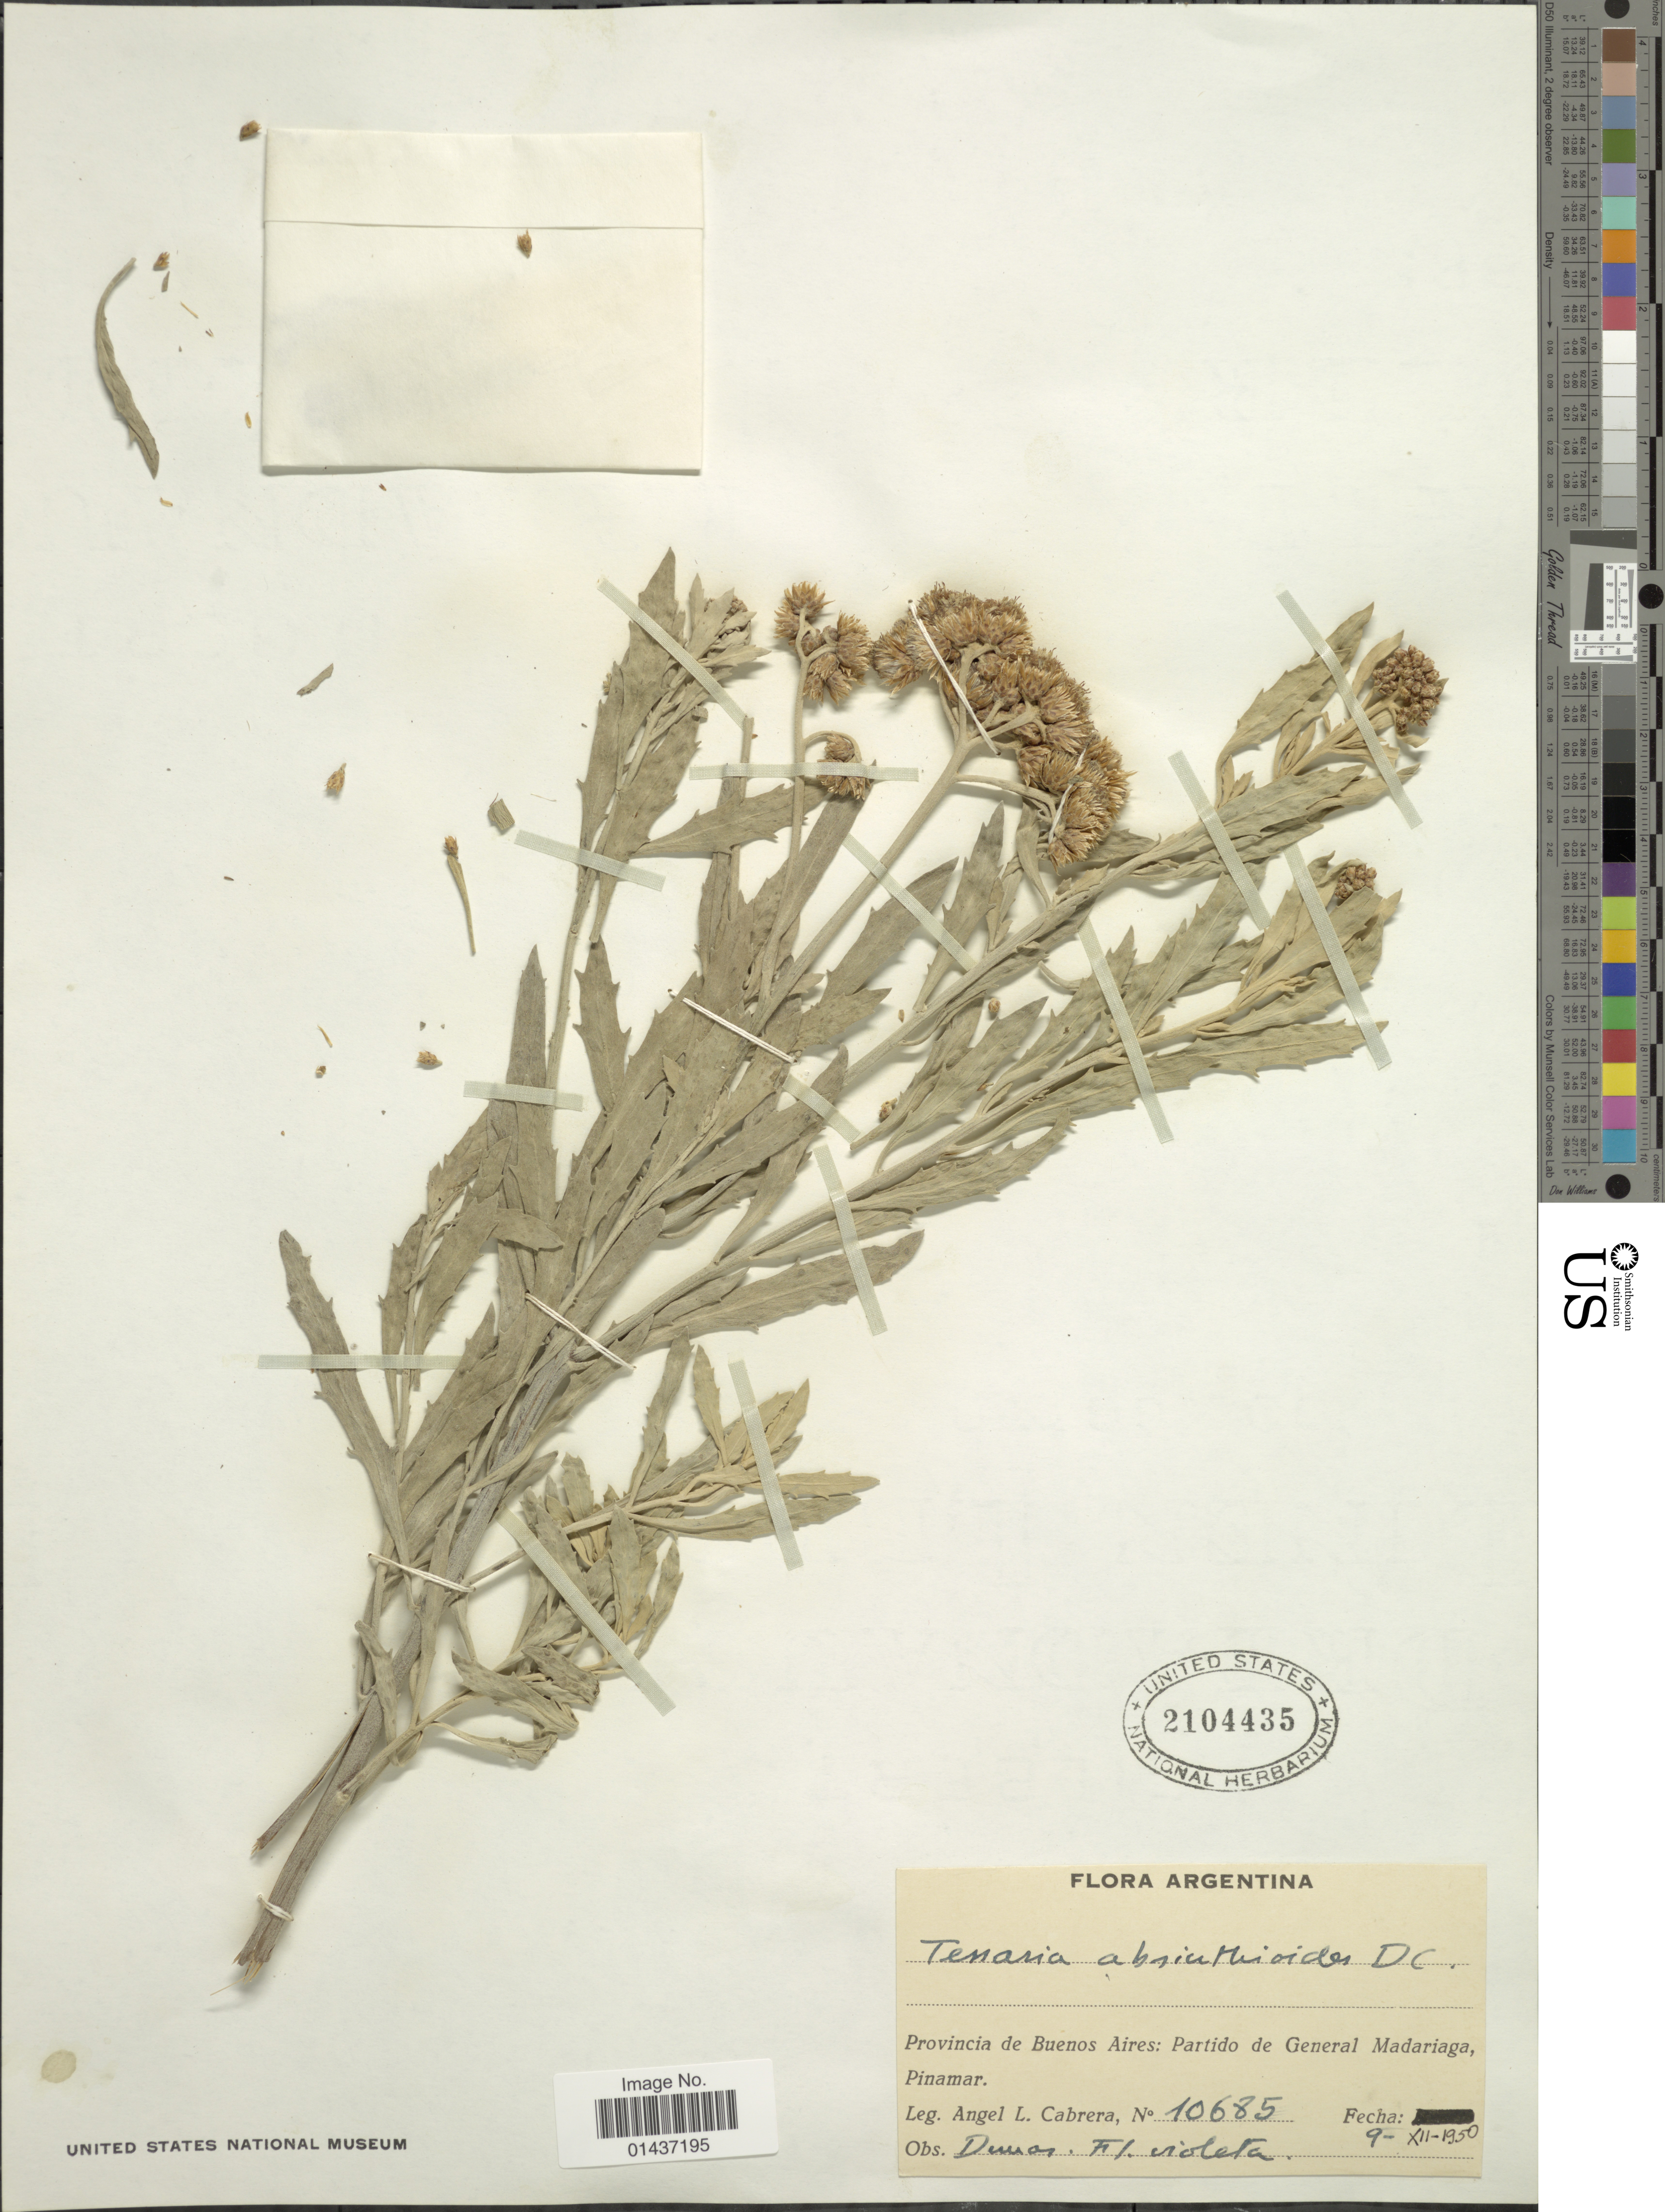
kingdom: Plantae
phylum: Tracheophyta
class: Magnoliopsida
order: Asterales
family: Asteraceae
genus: Tessaria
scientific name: Tessaria absinthioides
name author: (Hook. & Arn.) DC.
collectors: A. L. Cabrera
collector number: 10685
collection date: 1950-12-09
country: Argentina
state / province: Buenos Aires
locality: Partido de General Madariaga, Pinamar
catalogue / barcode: US 2104435